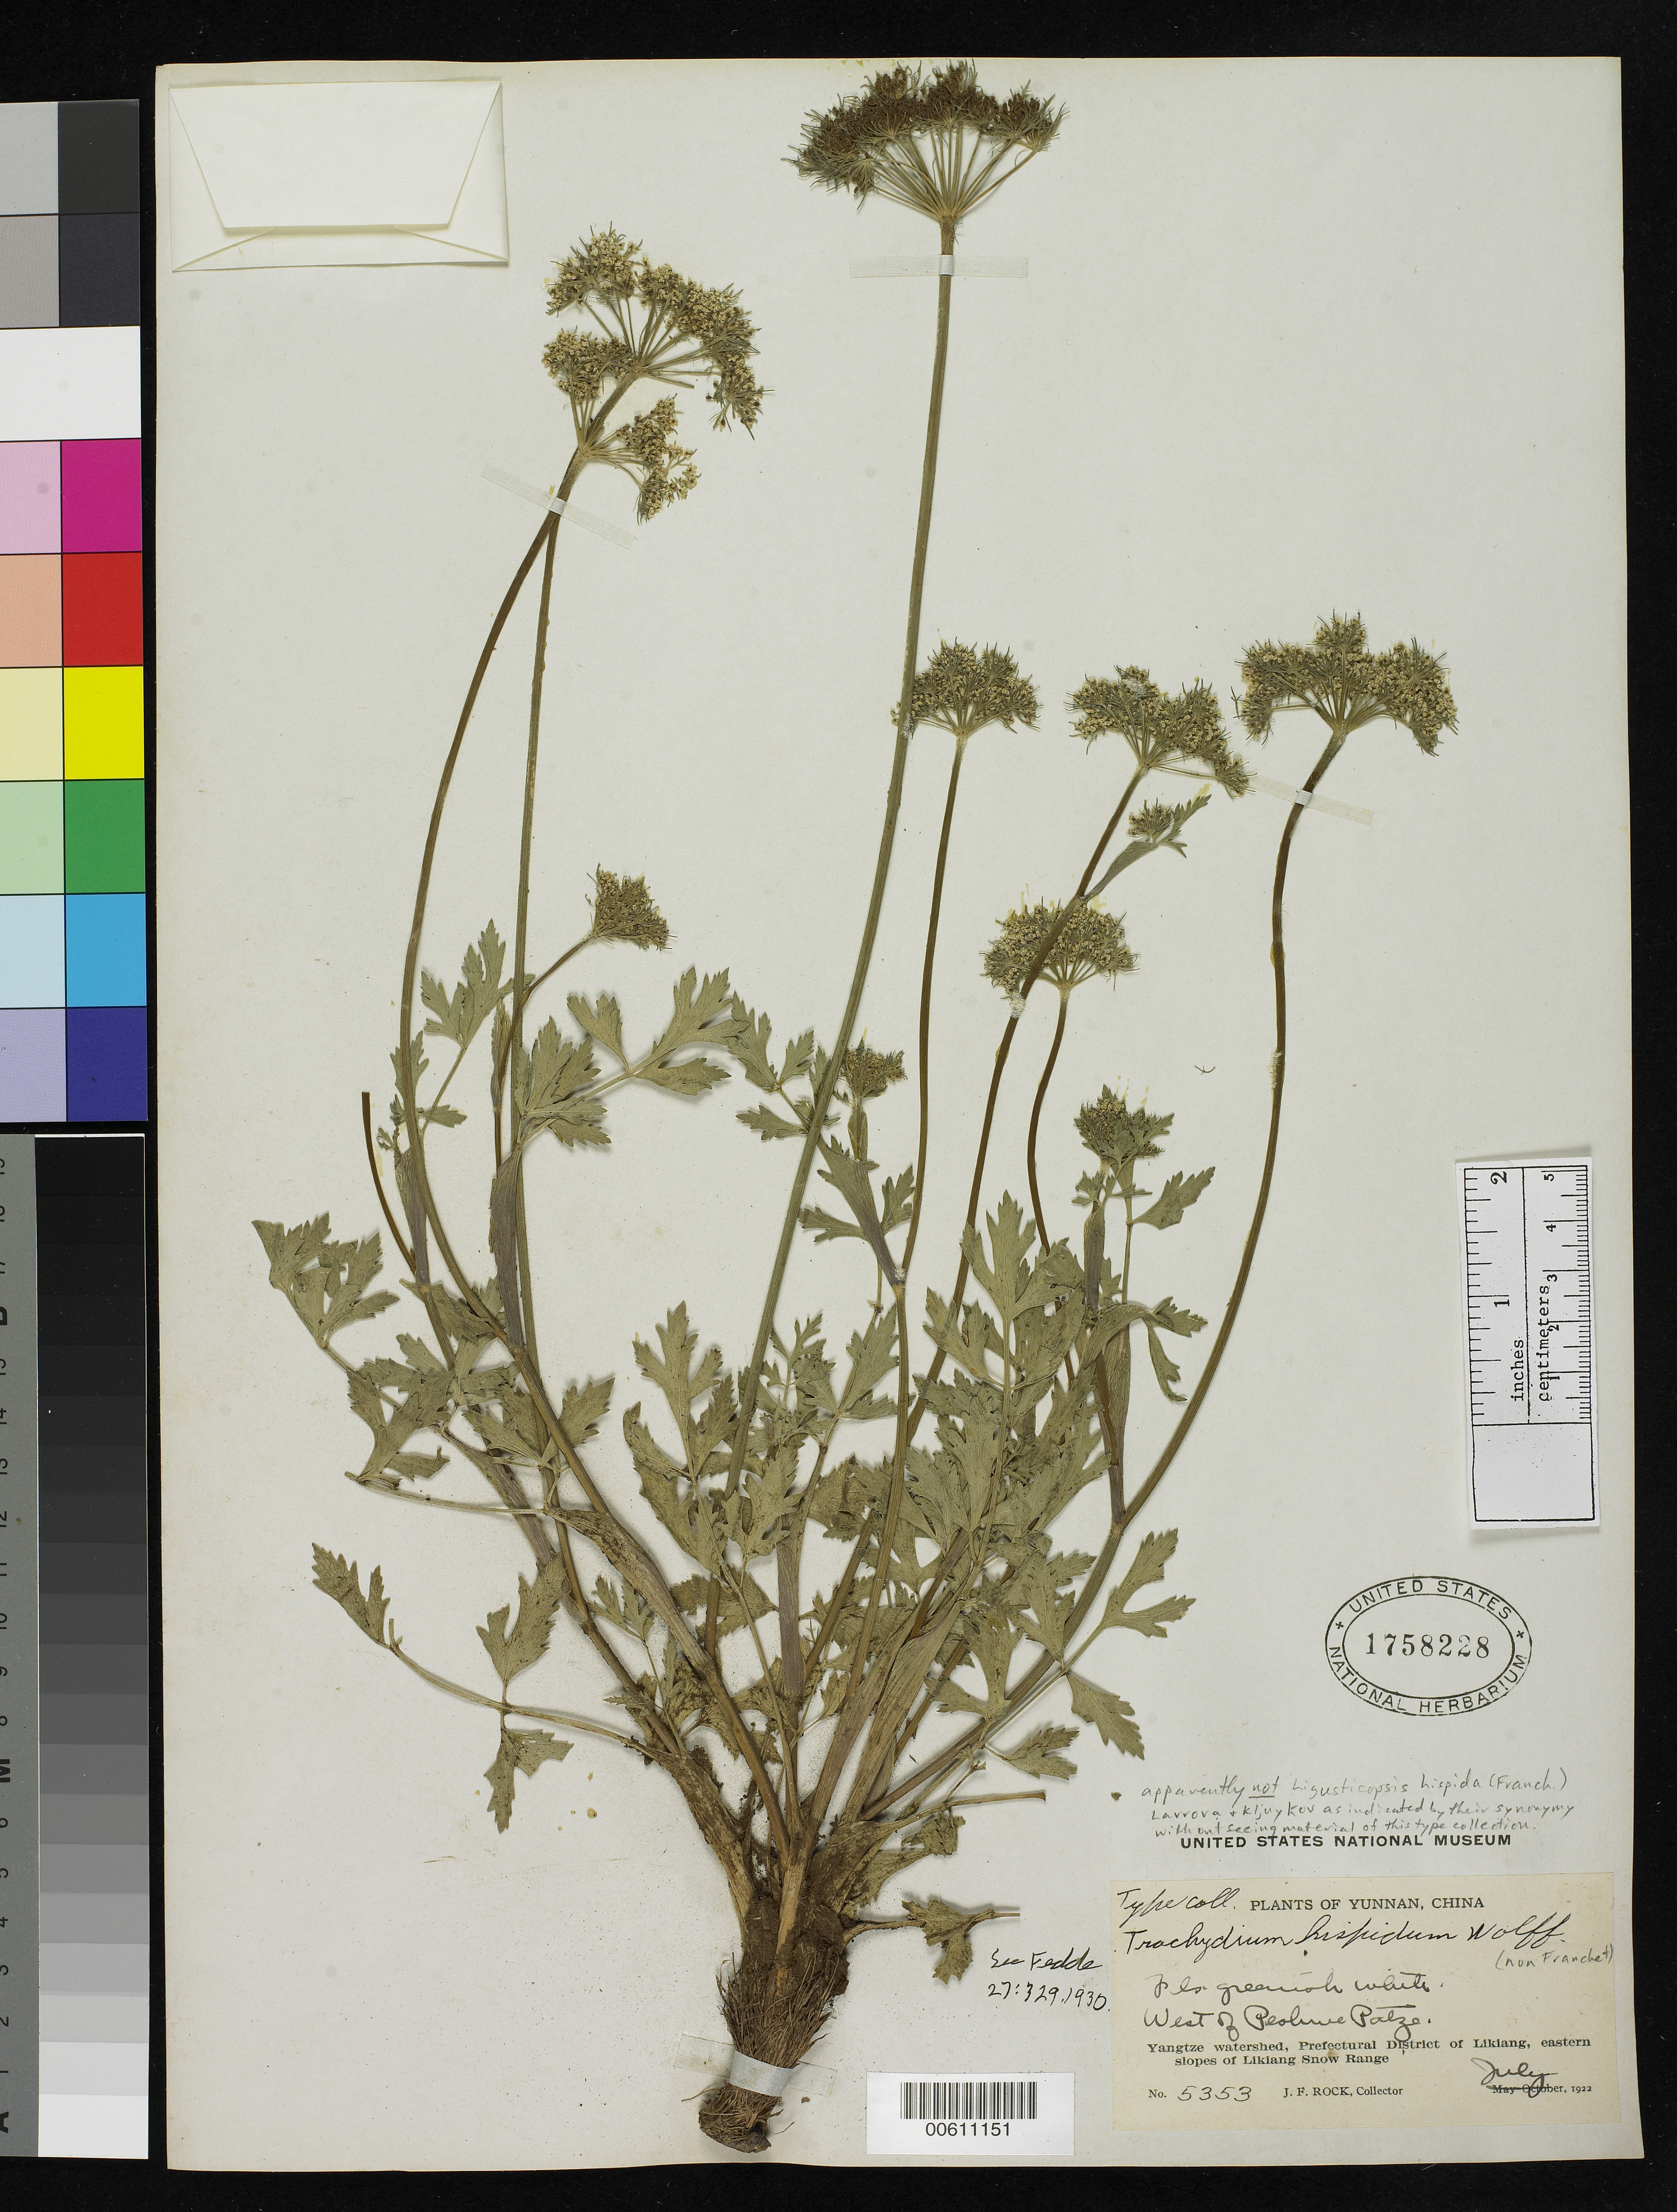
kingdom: Plantae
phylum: Tracheophyta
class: Magnoliopsida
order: Apiales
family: Apiaceae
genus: Trachydium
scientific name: Trachydium hispidum H. Wolff, nom. illeg.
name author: H. Wolff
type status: Type Collection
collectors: J. F. Rock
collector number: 5353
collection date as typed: Jul 1922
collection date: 1922-07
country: China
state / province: Yunnan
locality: Yangtze , Prefectural District of Likiang, W of (Peohwe?) Patze.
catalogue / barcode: US 1758228